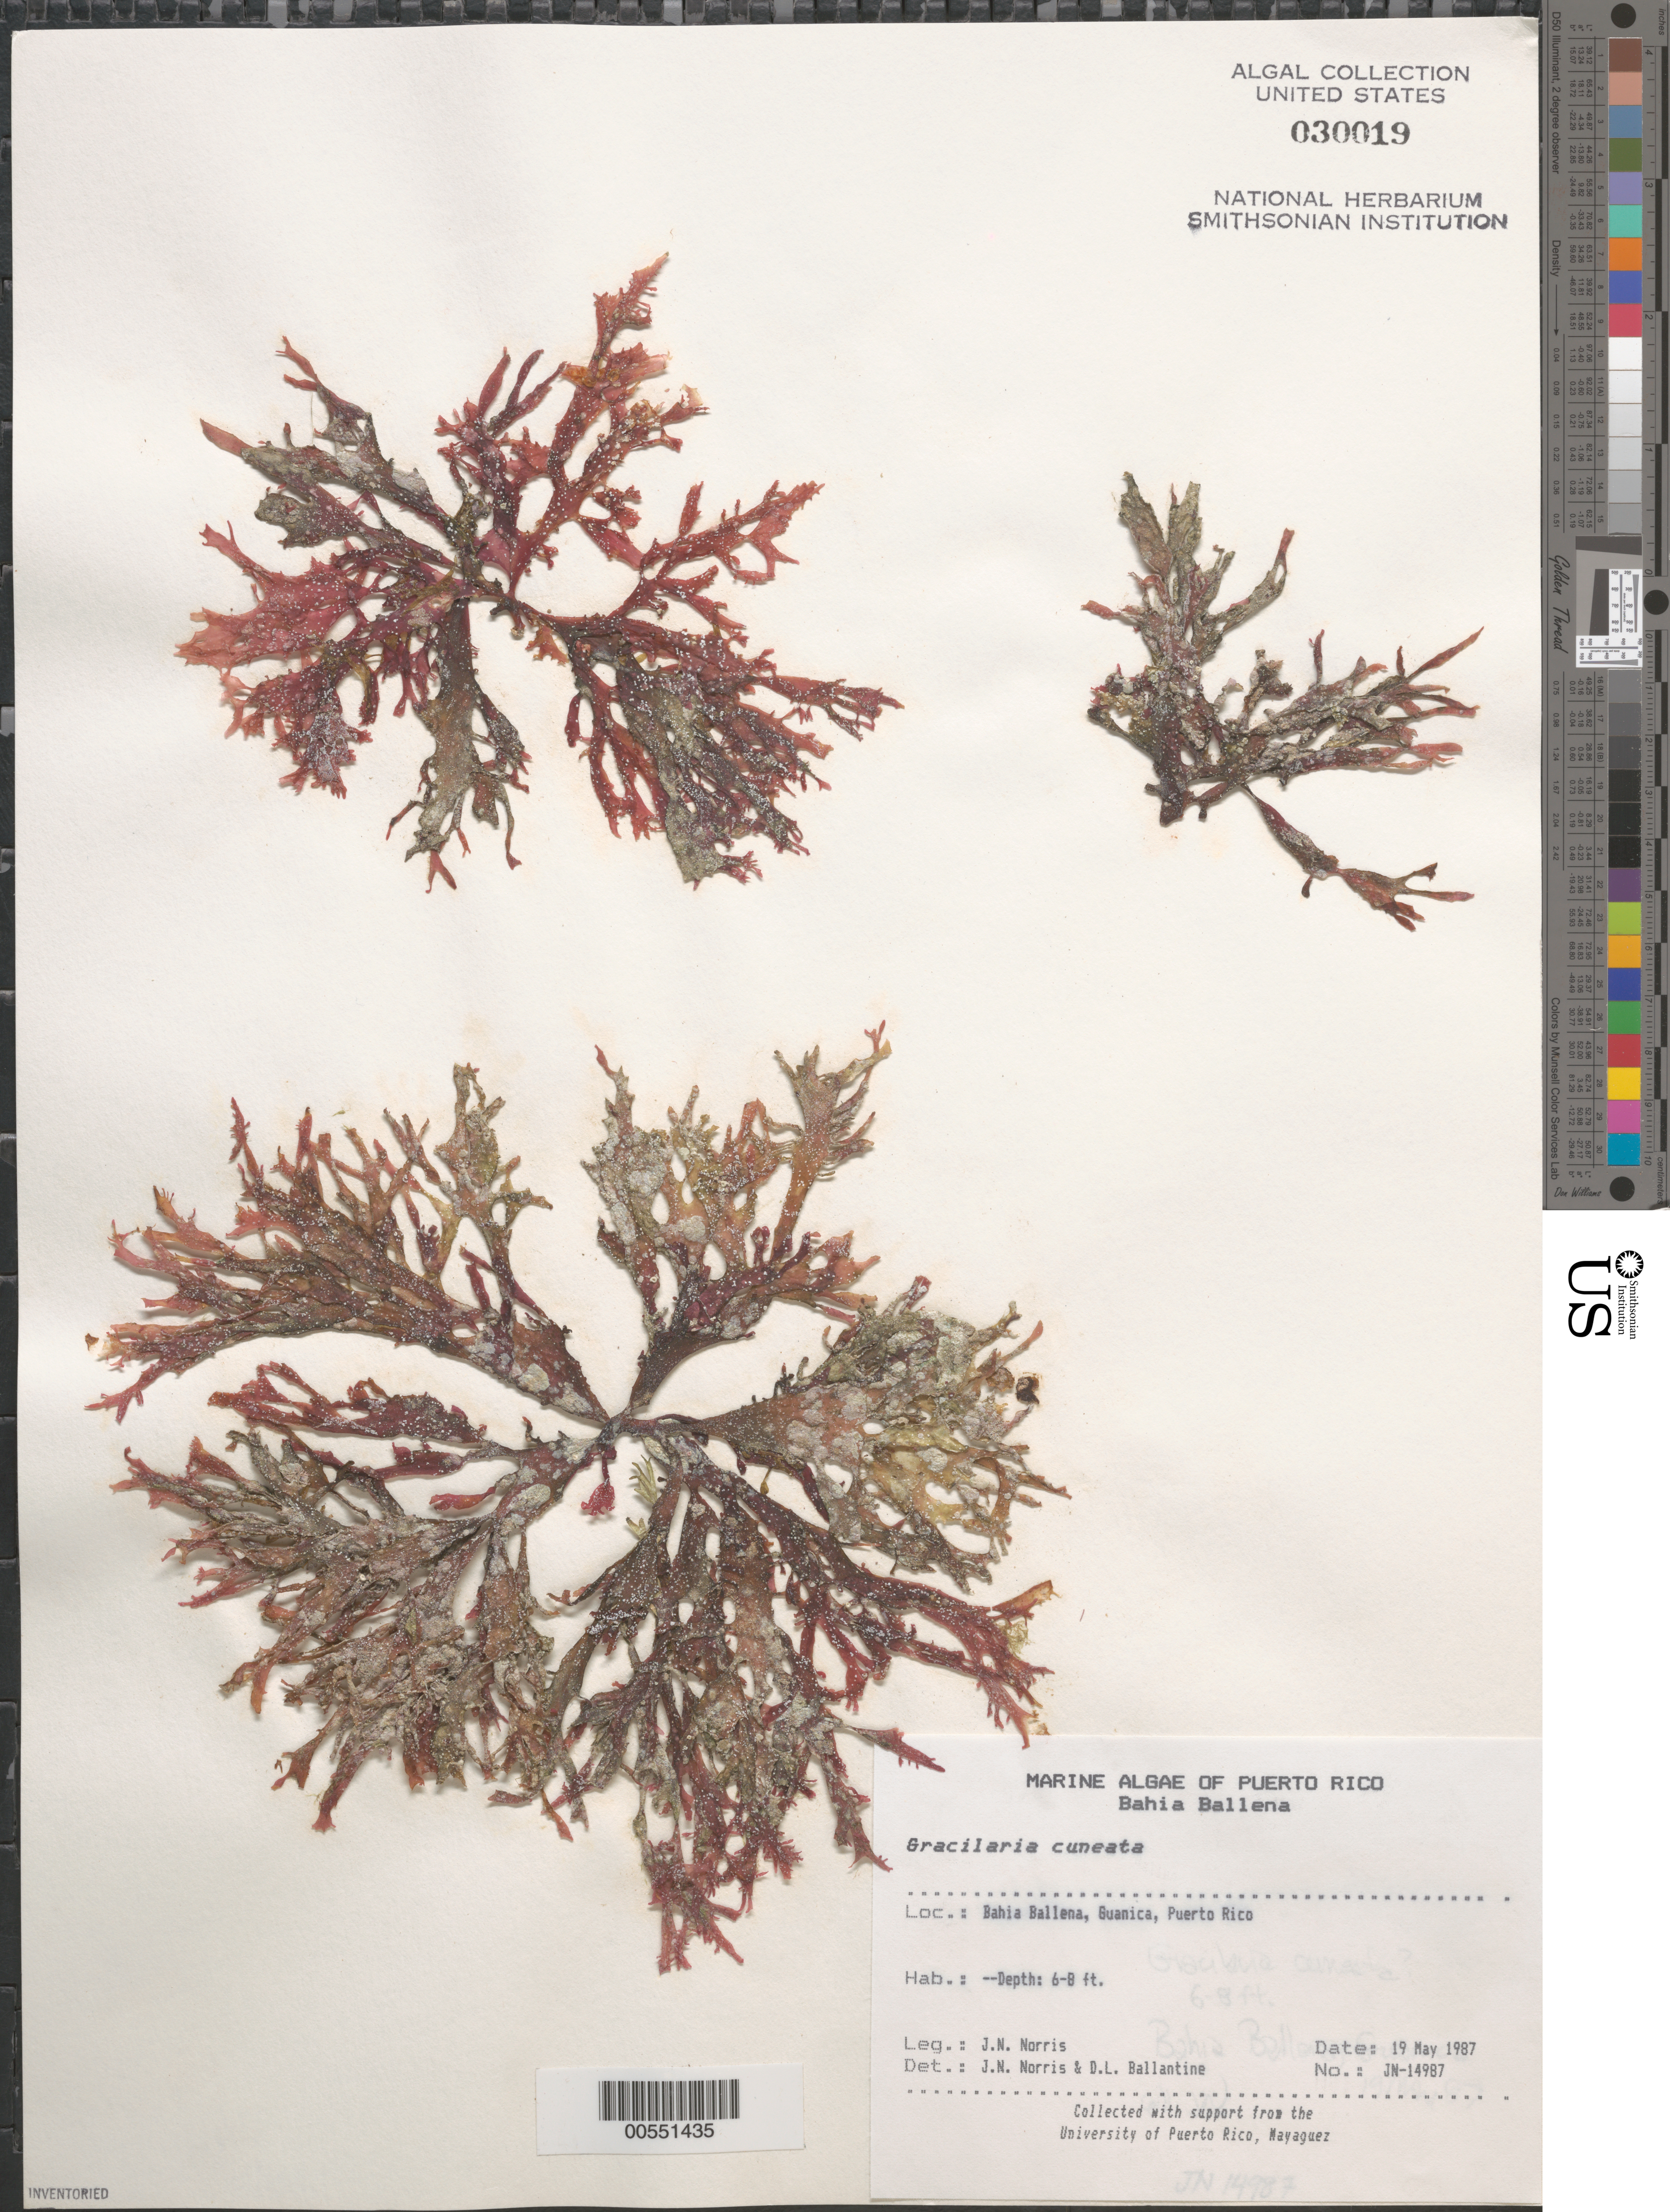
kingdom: Plantae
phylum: Rhodophyta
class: Florideophyceae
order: Gracilariales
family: Gracilariaceae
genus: Gracilaria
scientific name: Gracilaria cuneata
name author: Aresch.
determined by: Norris, J. N.; Ballantine, D. L.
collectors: J. N. Norris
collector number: JN-14987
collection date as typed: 19 May 1987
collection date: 1987-05-19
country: Puerto Rico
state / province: Guanica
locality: Bahia Ballena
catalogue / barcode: US 30019